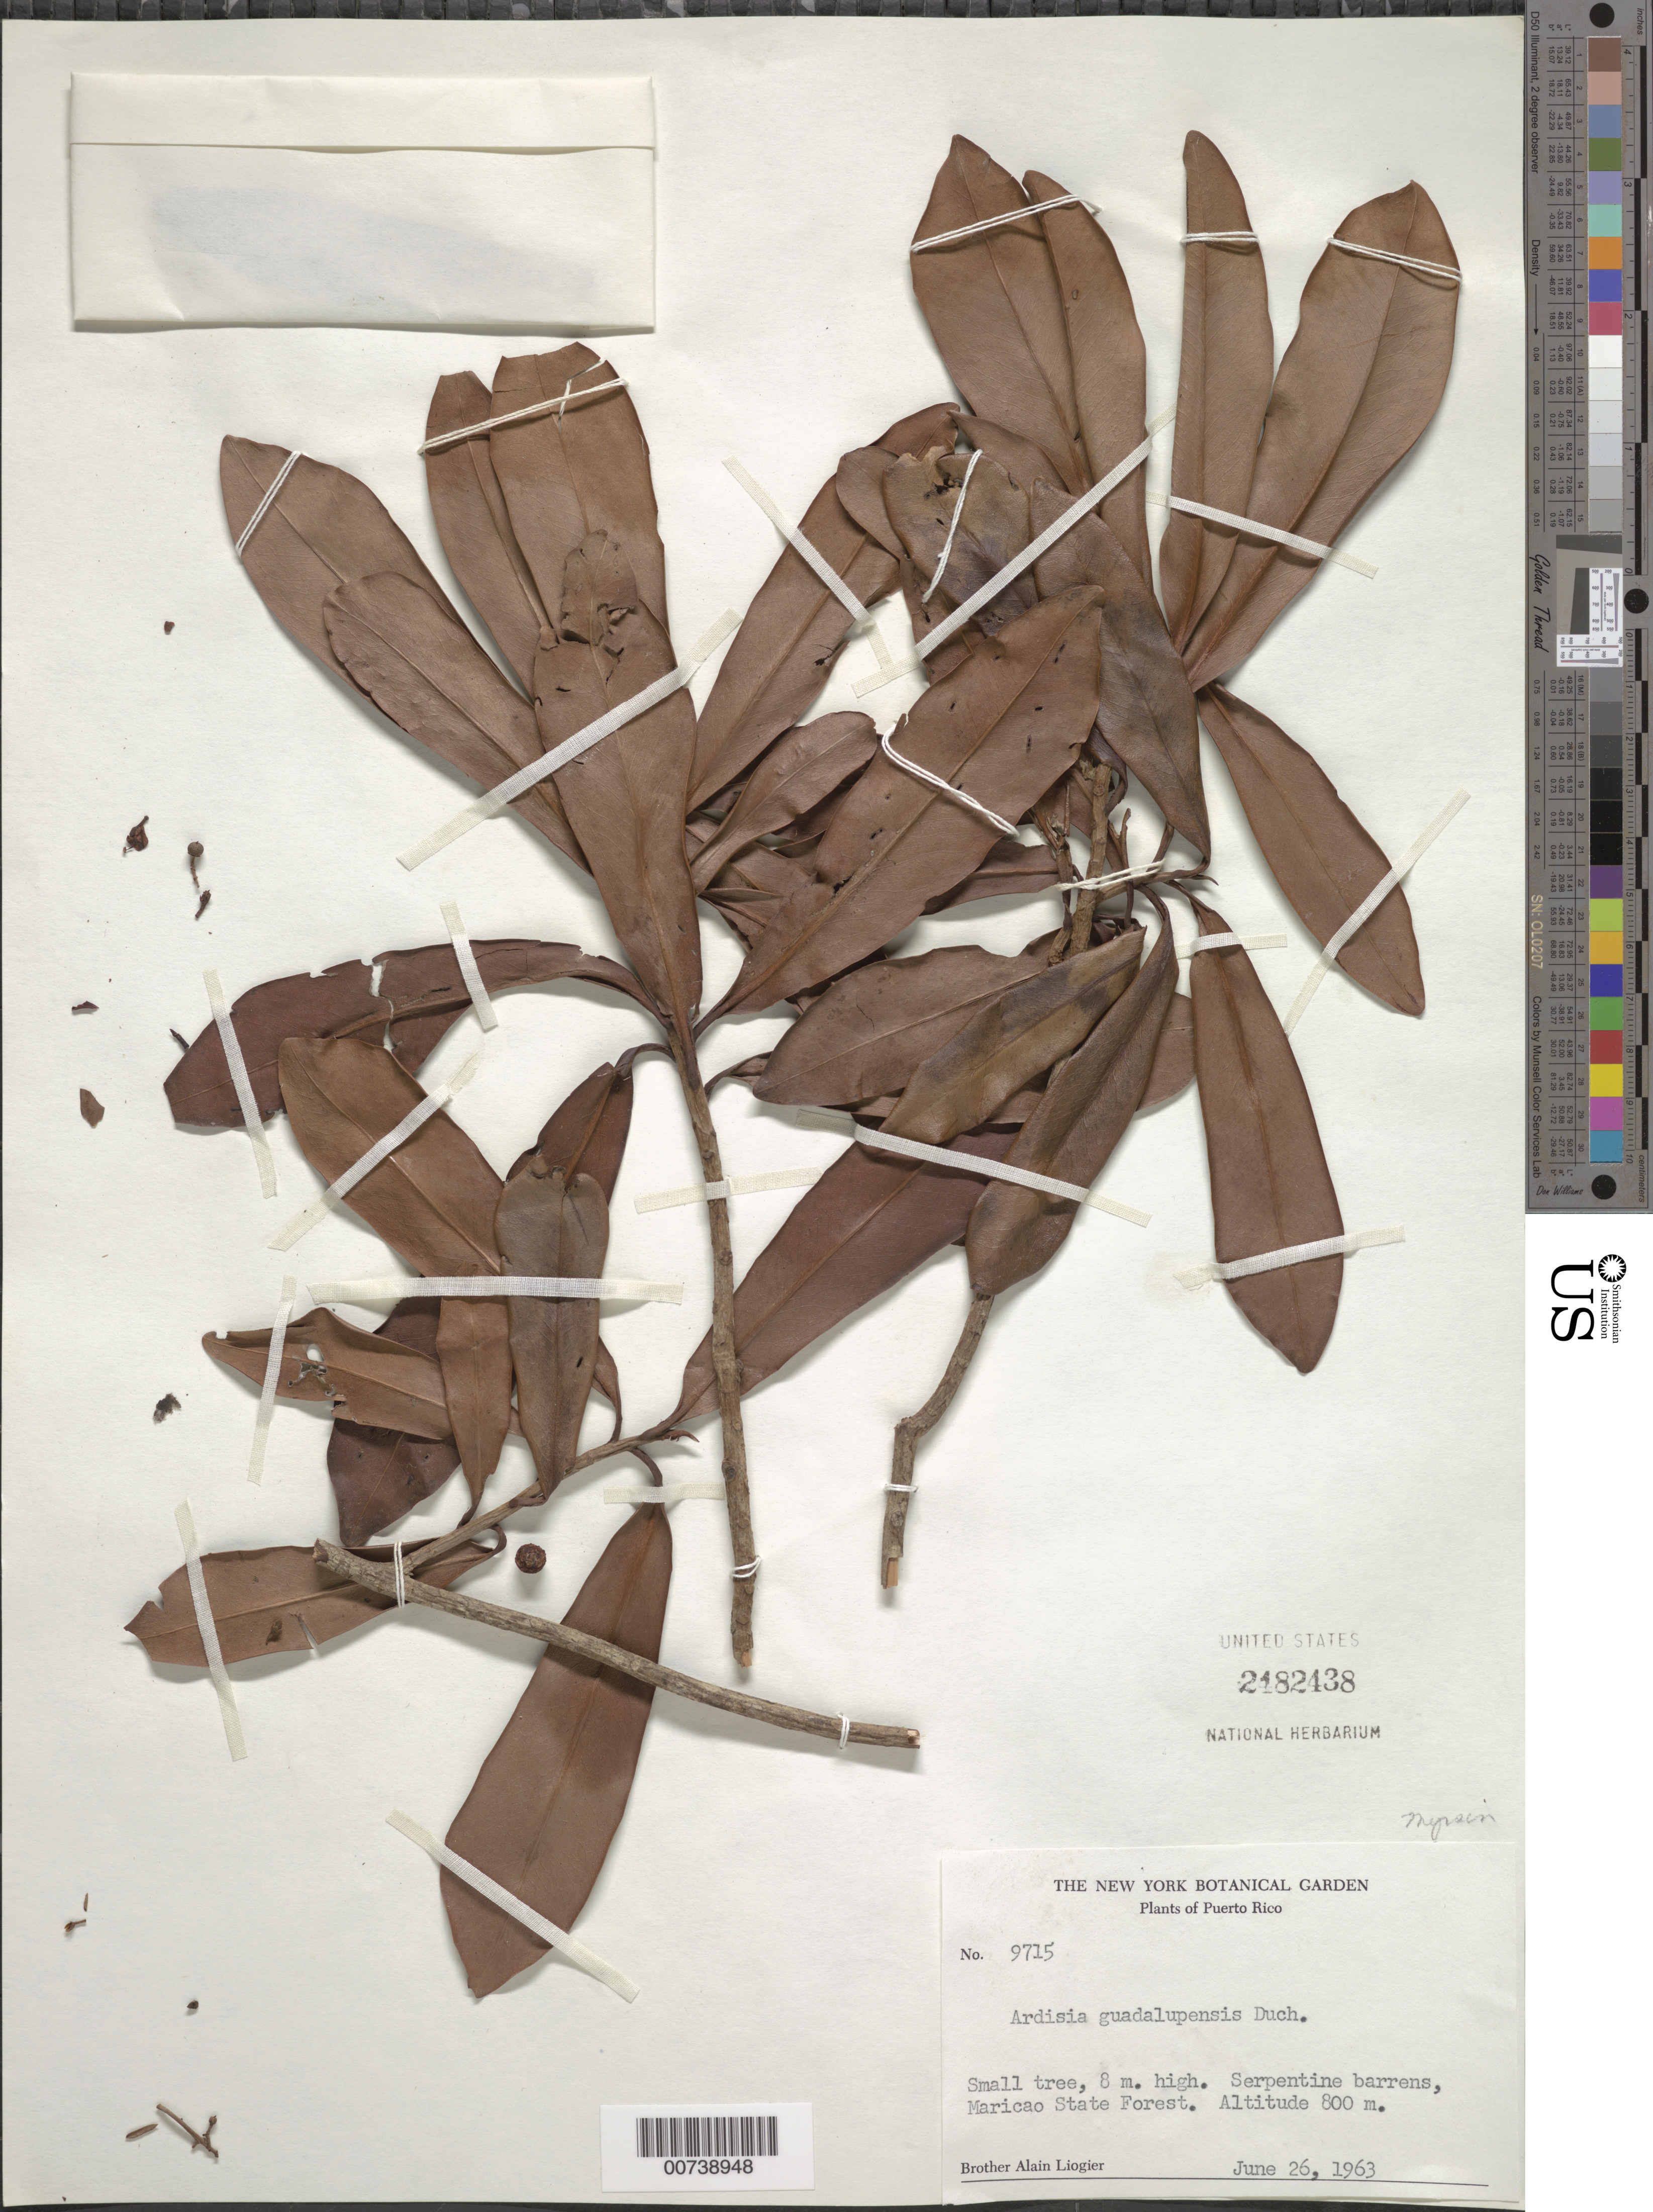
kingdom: Plantae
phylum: Tracheophyta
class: Magnoliopsida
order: Ericales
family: Primulaceae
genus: Ardisia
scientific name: Ardisia obovata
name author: Desv. ex Ham.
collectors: A. H. Liogier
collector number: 9715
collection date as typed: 26 Jun 1963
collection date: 1963-06-26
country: Puerto Rico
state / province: Maricao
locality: Maricao State Forest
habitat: Serpentine barrens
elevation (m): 800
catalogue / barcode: US 2482438